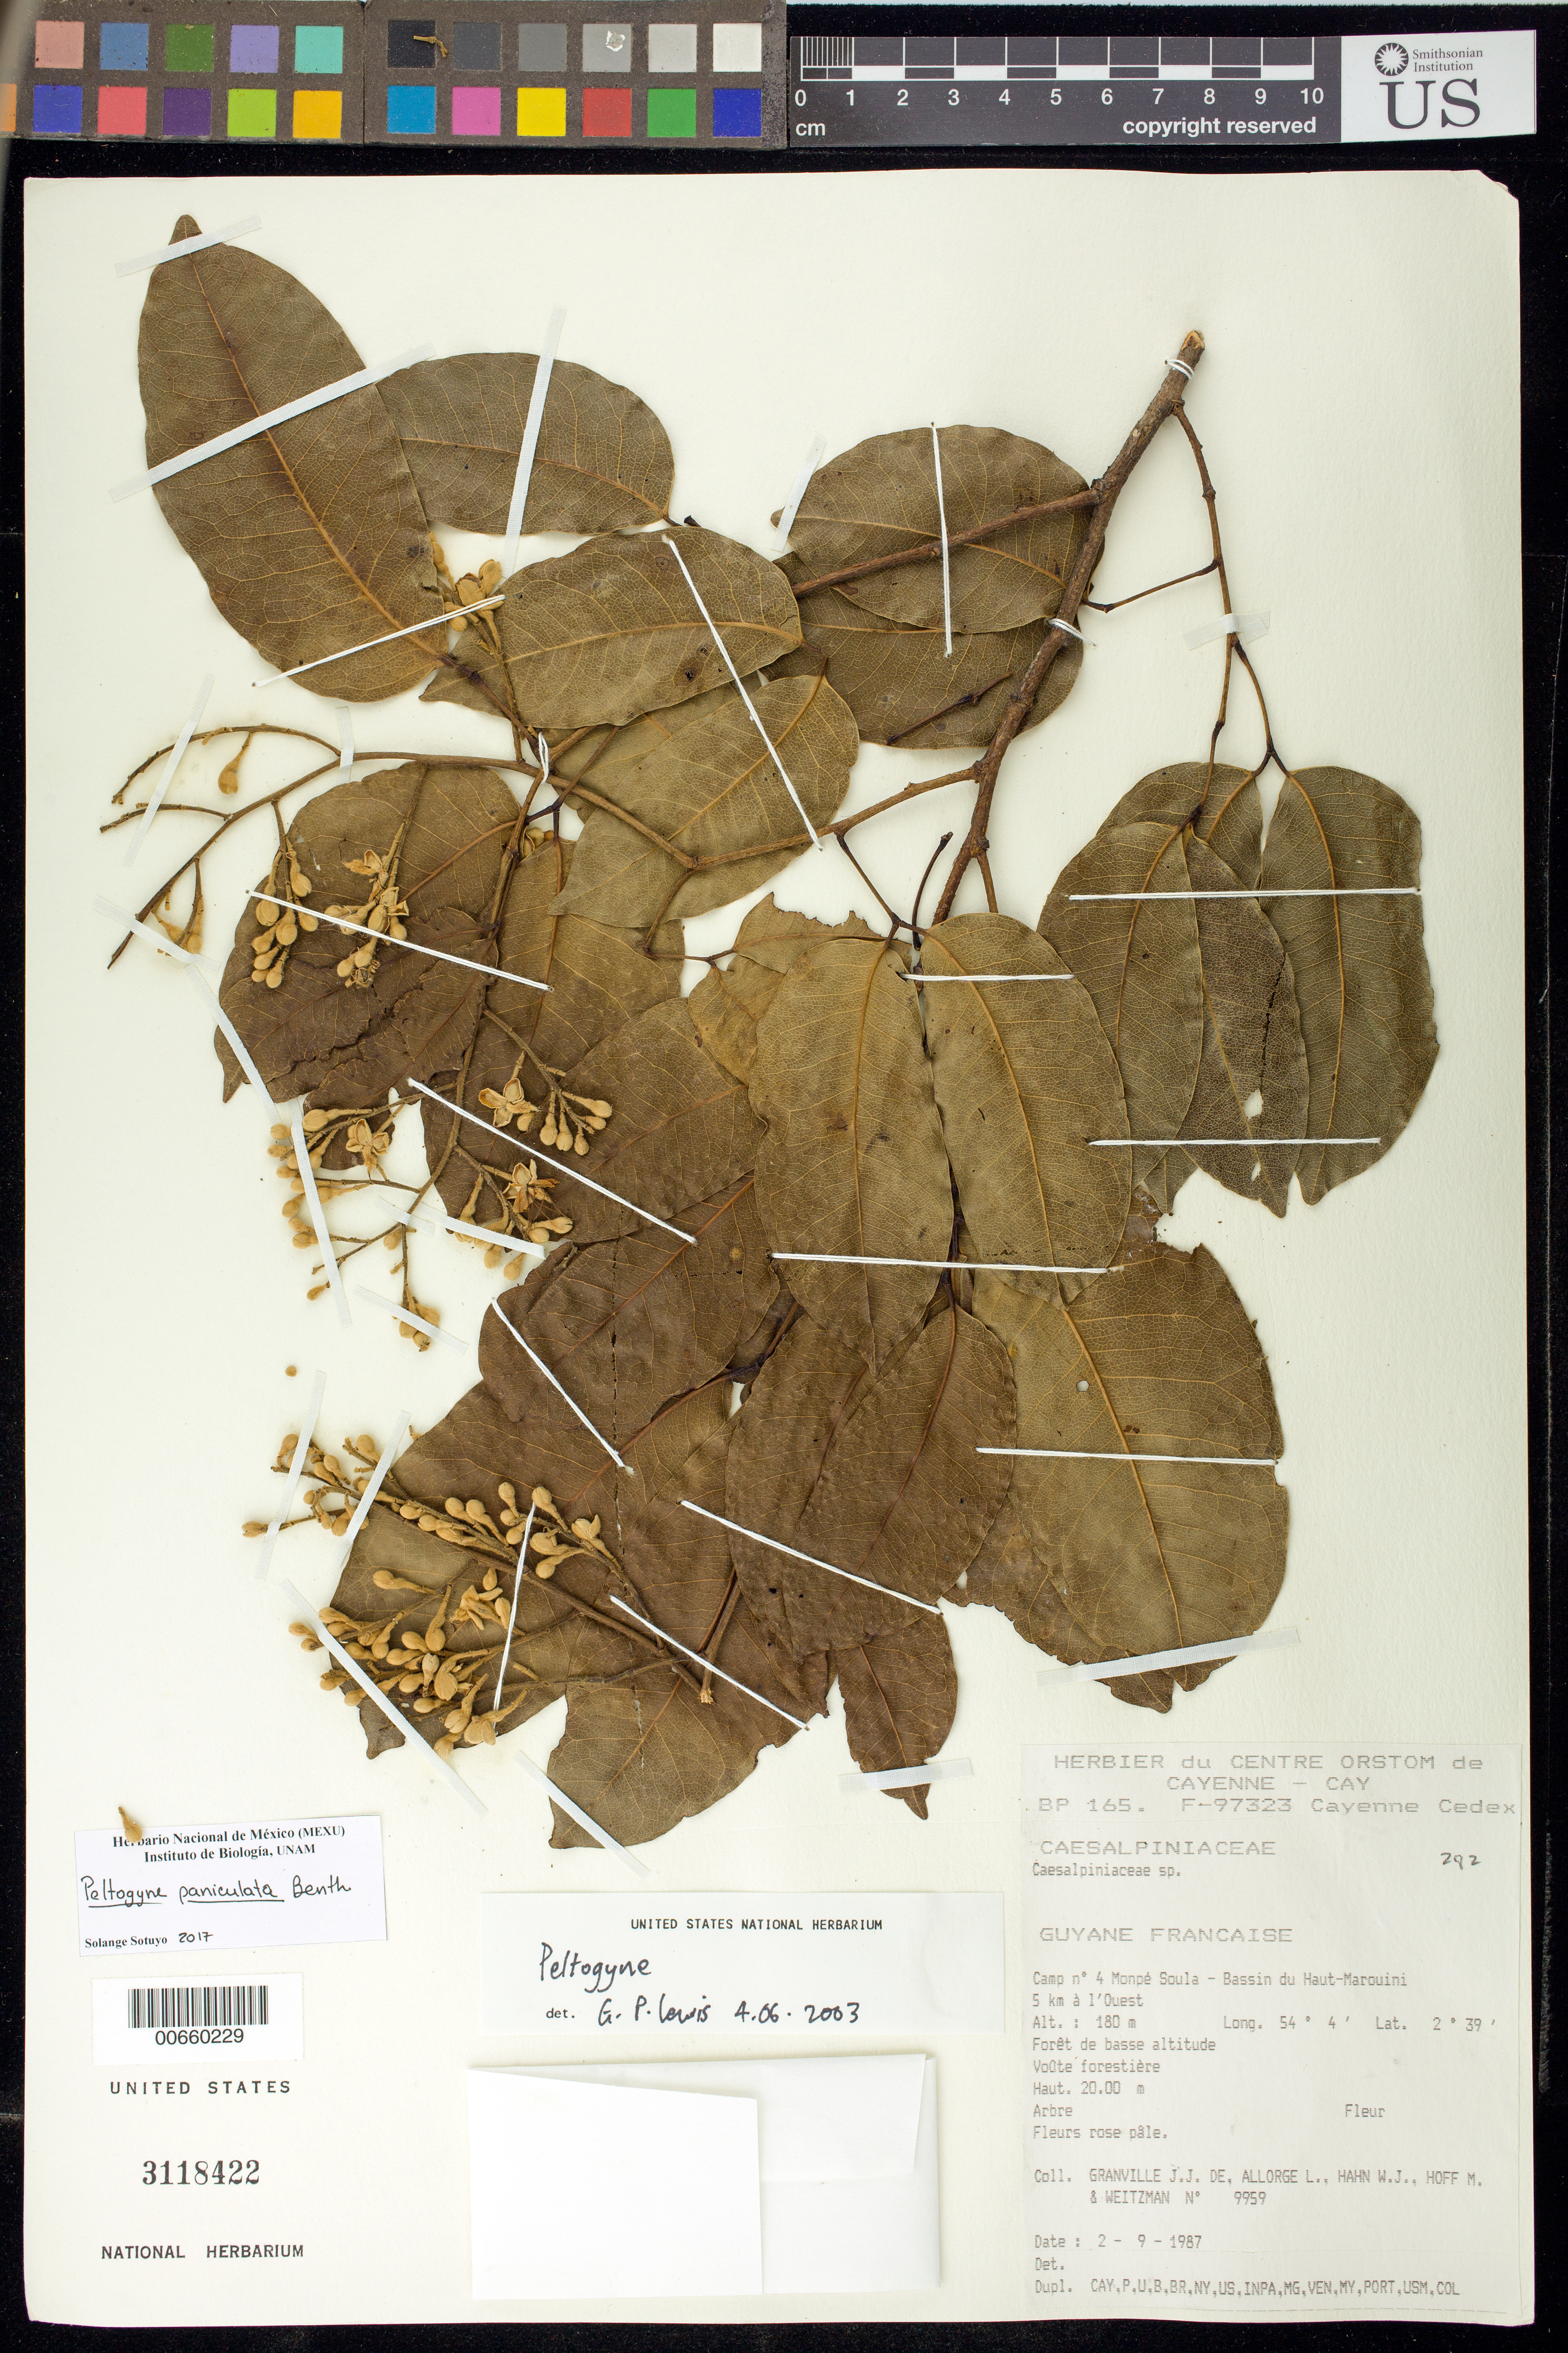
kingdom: Plantae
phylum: Tracheophyta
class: Magnoliopsida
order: Fabales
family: Fabaceae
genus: Peltogyne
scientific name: Peltogyne paniculata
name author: Benth.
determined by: Sotuyo, Solange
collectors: J.-J. de Granville, L. Allorge, W. J. Hahn, M. Hoff & A. L. Weitzman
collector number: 9959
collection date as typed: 2-Sep-87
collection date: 1987-09-02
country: French Guiana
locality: Monpé Soula, Camp #4, Roche no. 2, Bassin du Haut Marouini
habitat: Forest of low altitude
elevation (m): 180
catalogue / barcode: US 3118422